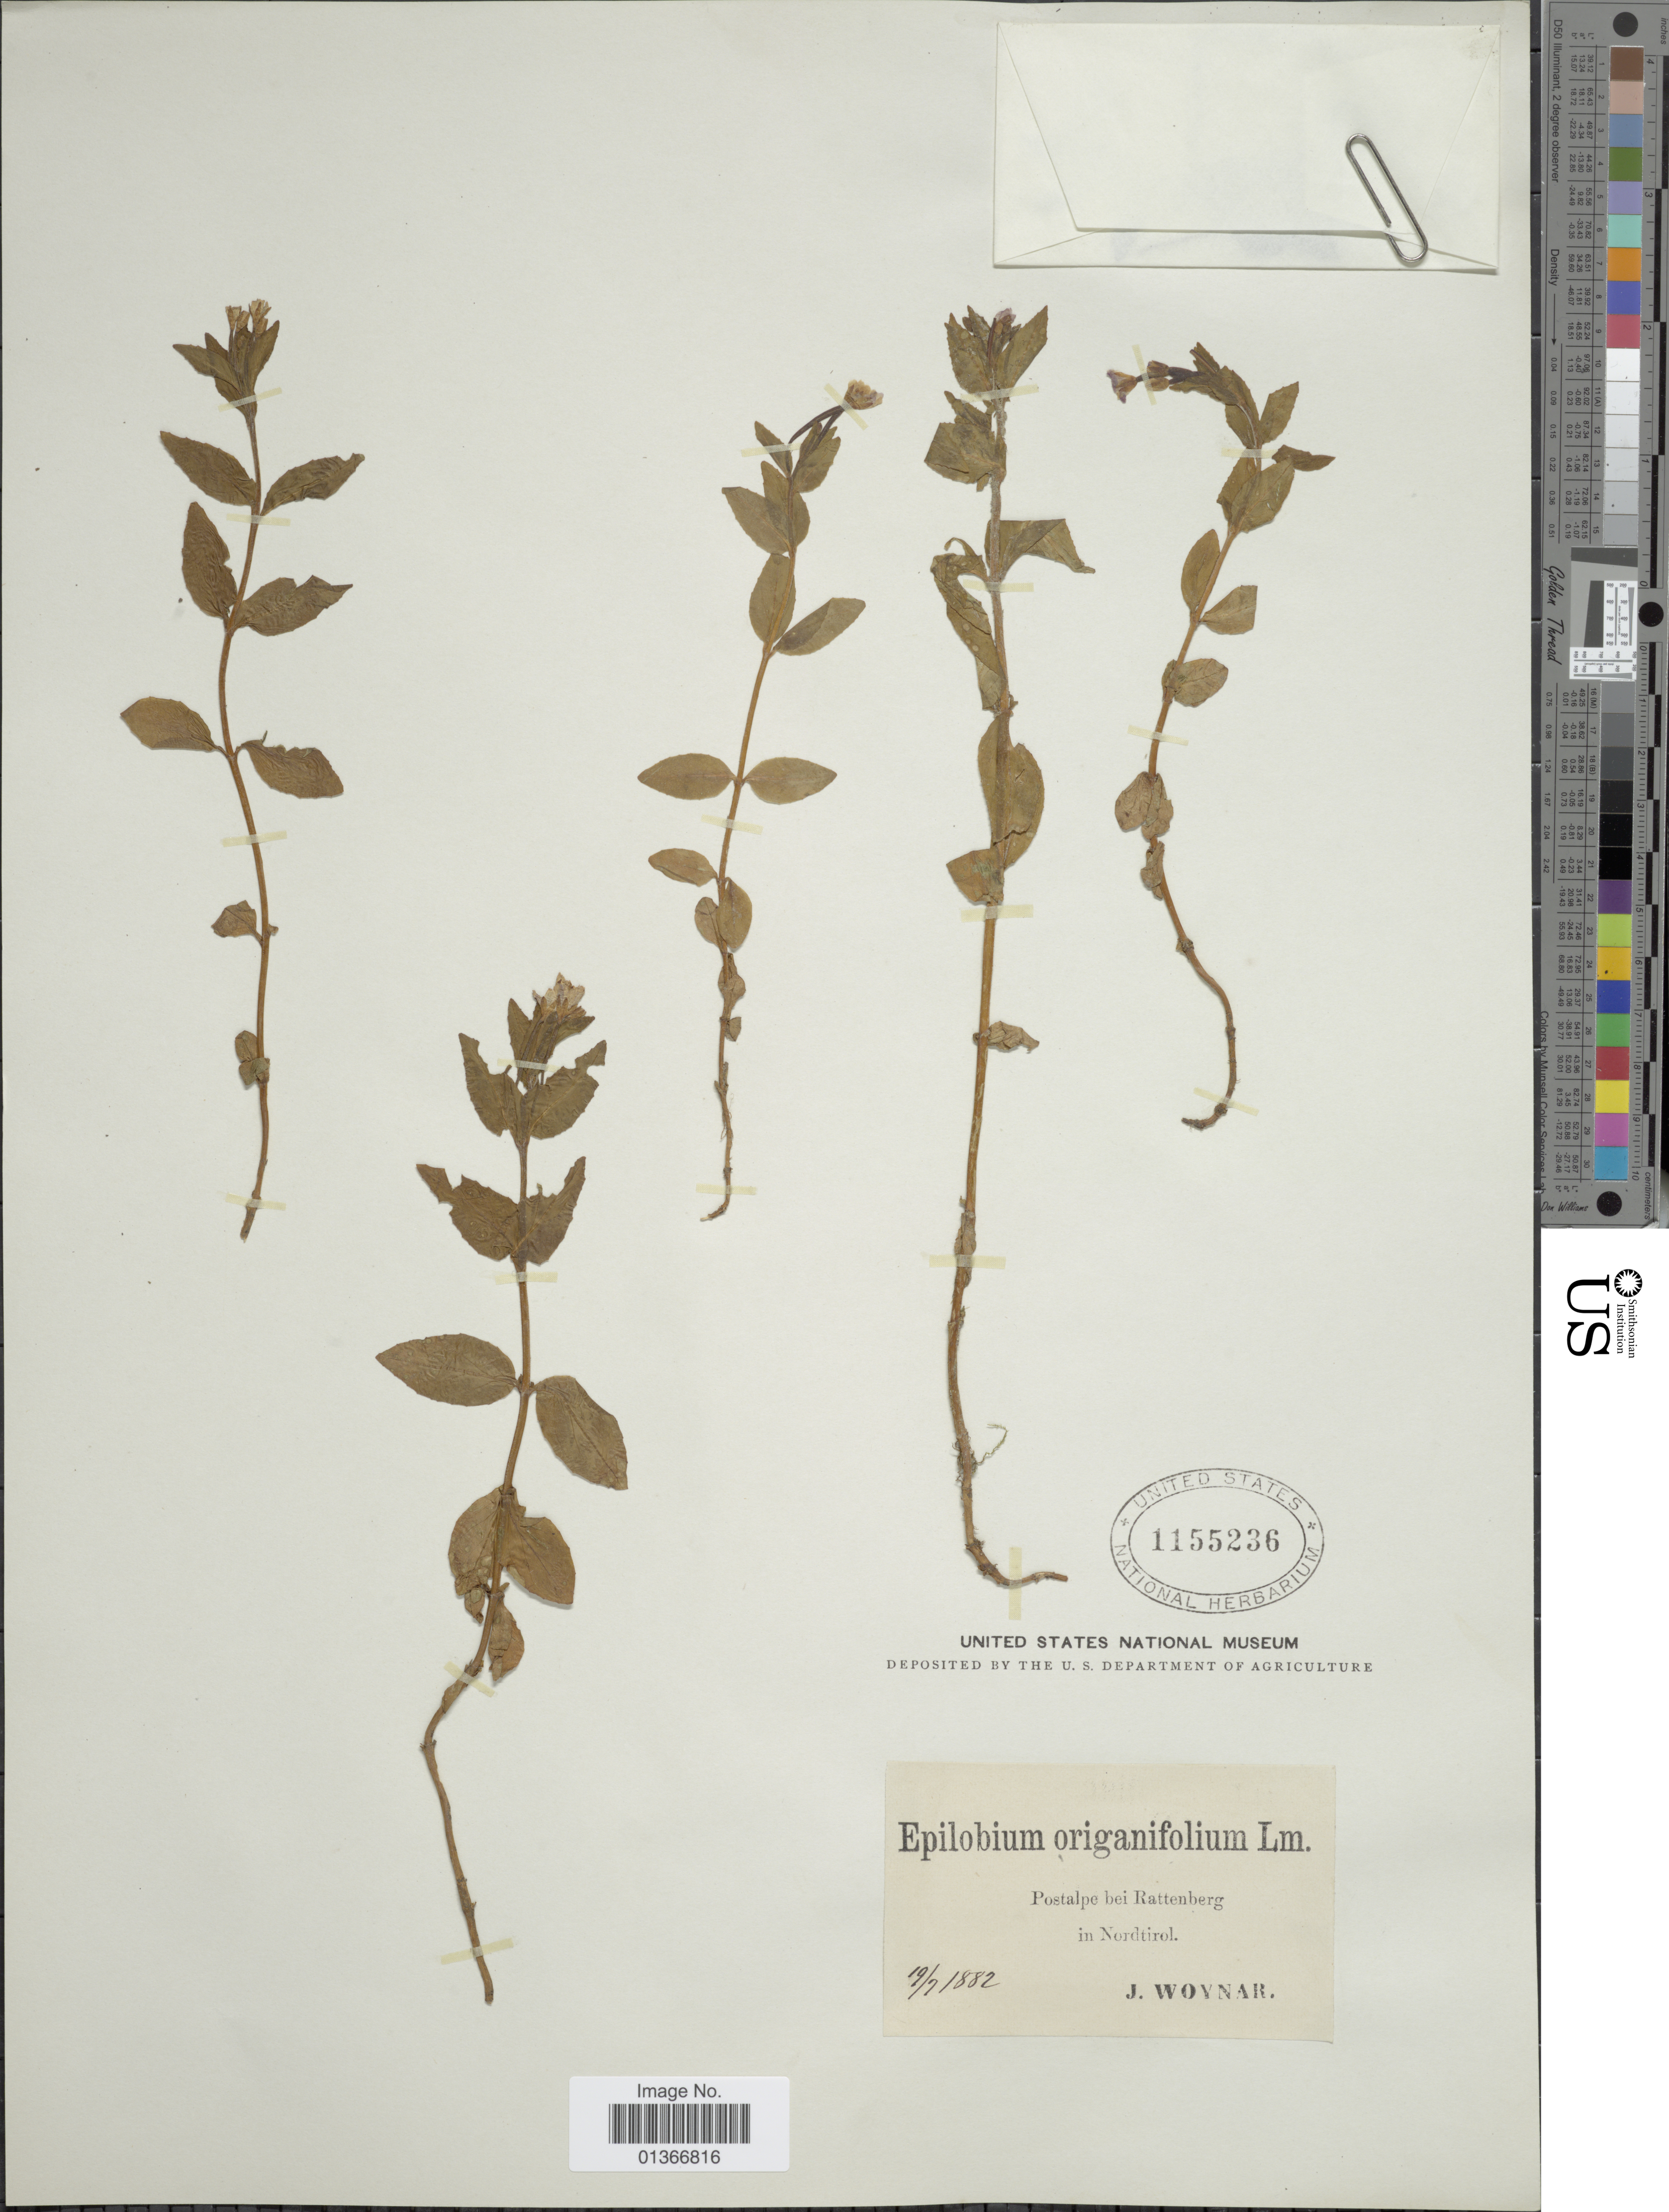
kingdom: Plantae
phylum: Tracheophyta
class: Magnoliopsida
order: Myrtales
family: Onagraceae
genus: Epilobium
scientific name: Epilobium alsinifolium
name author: Vill.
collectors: J. Woynar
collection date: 1882-07-19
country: Austria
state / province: Tirol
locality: Postalpe bei Rattenberg in Nordtirol.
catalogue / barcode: US 1155236